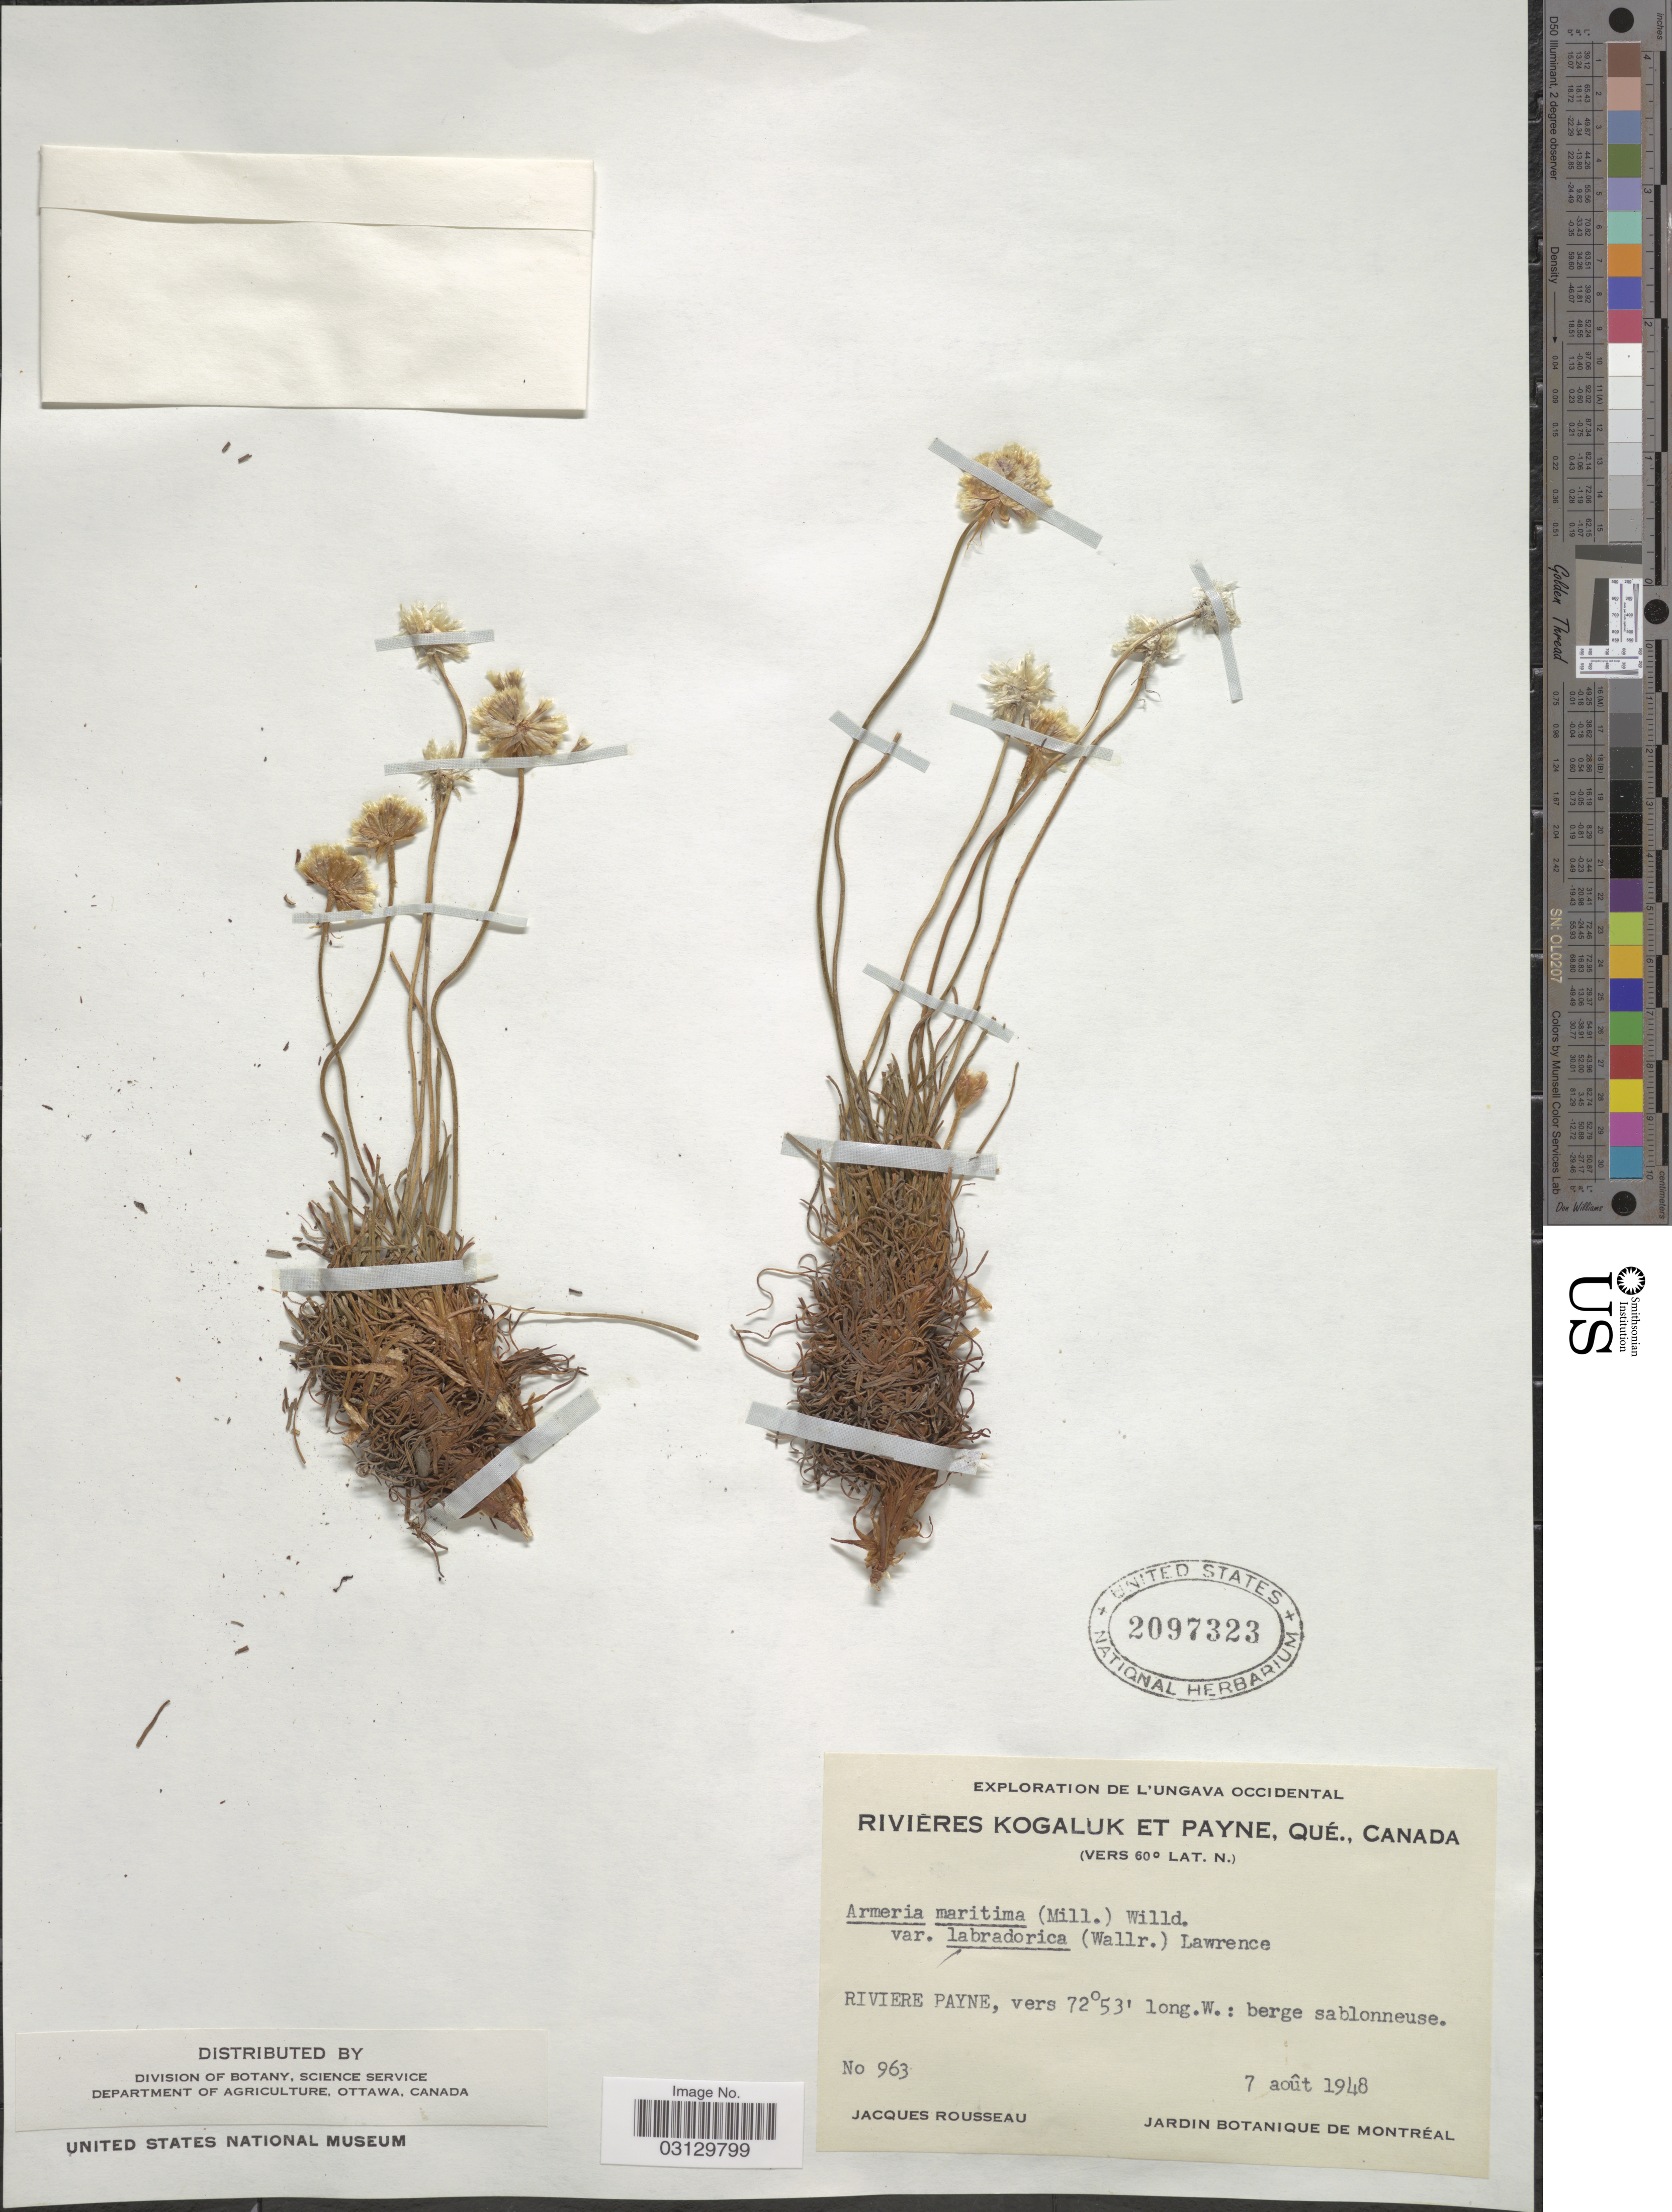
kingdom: Plantae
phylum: Tracheophyta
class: Magnoliopsida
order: Caryophyllales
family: Plumbaginaceae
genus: Armeria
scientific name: Armeria maritima subsp. sibirica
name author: (Turcz. ex Boiss.) Nyman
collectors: J. Rousseau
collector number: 963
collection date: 1948-08-07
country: Canada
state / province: Quebec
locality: Rivières Kogaluk et Payne. Riviere payne: berge sablonneuse.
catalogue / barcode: US 2097323